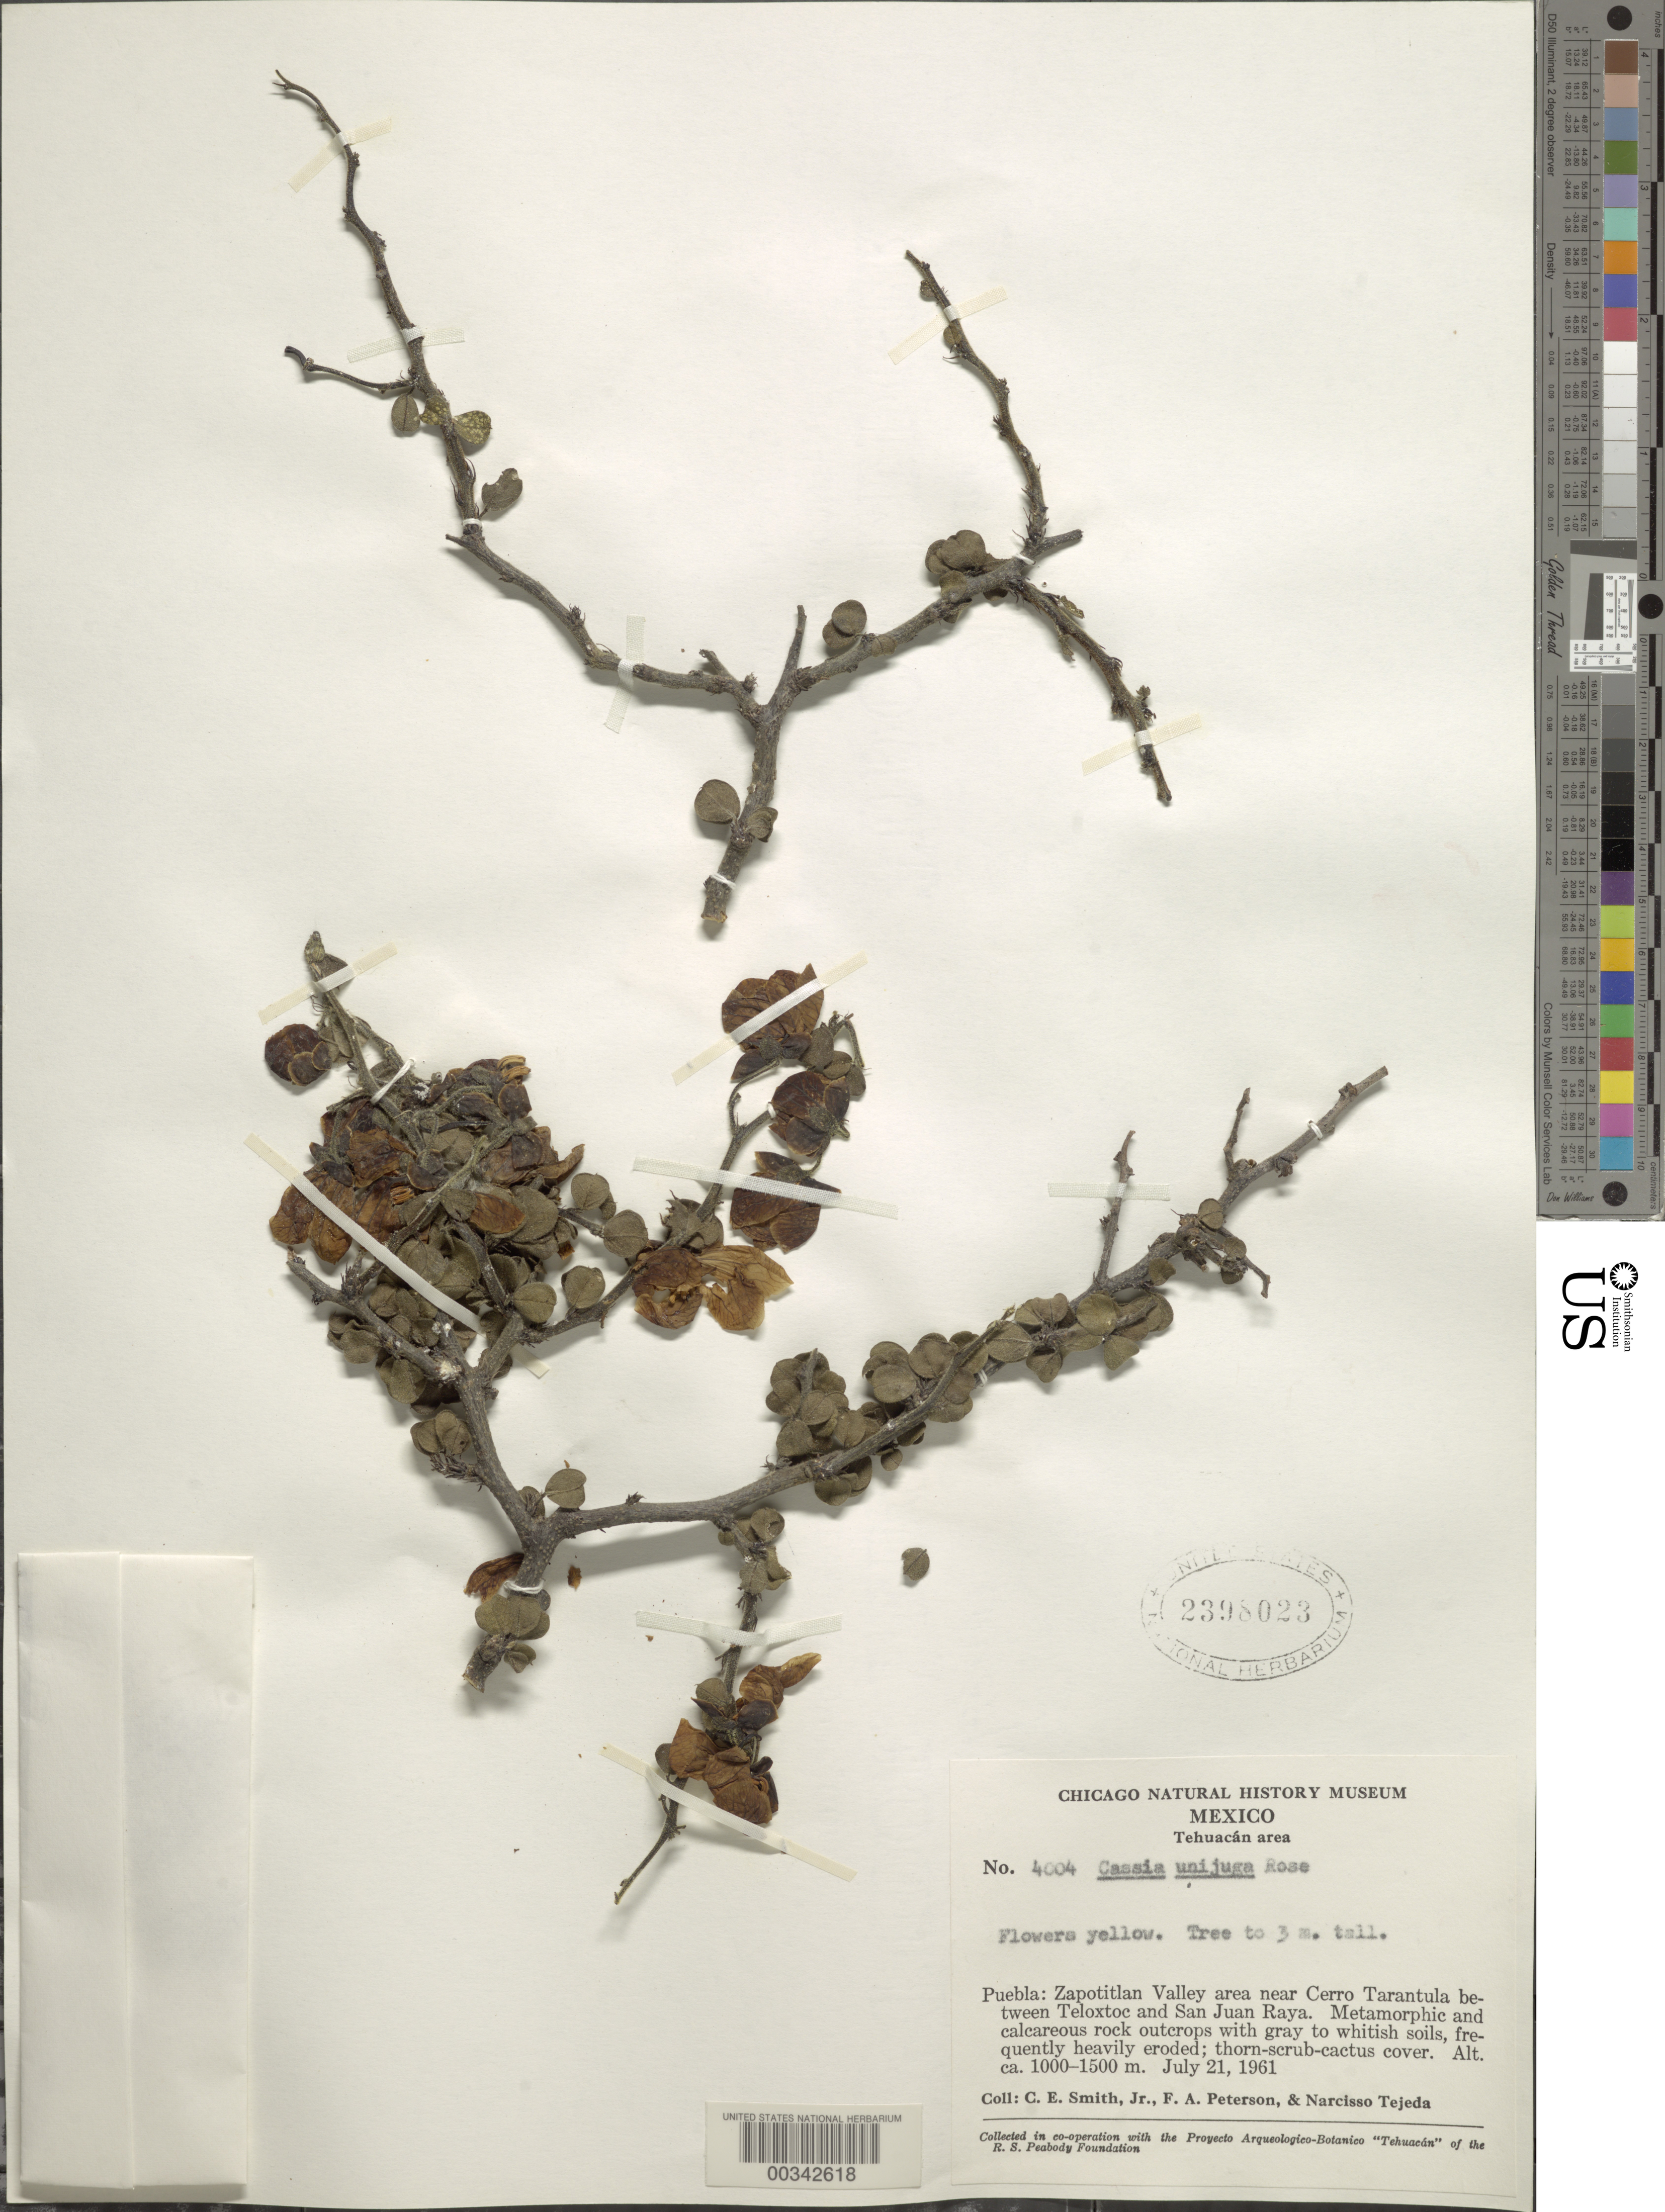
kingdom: Plantae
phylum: Tracheophyta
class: Magnoliopsida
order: Fabales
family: Fabaceae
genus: Senna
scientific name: Senna unijuga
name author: (Rose) H.S. Irwin & Barneby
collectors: C. E. Smith Jr., F. A. Peterson & N. Tejeda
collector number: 4004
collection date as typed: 21 Jul 1961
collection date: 1961-07-21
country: Mexico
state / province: Puebla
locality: Zapotitlan valley area near cerro tarantula between teloxtoc and san juan raya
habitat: Rock outcrops with gray and whitish soils, frequently heavily eroded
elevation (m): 1000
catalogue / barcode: US 2398023